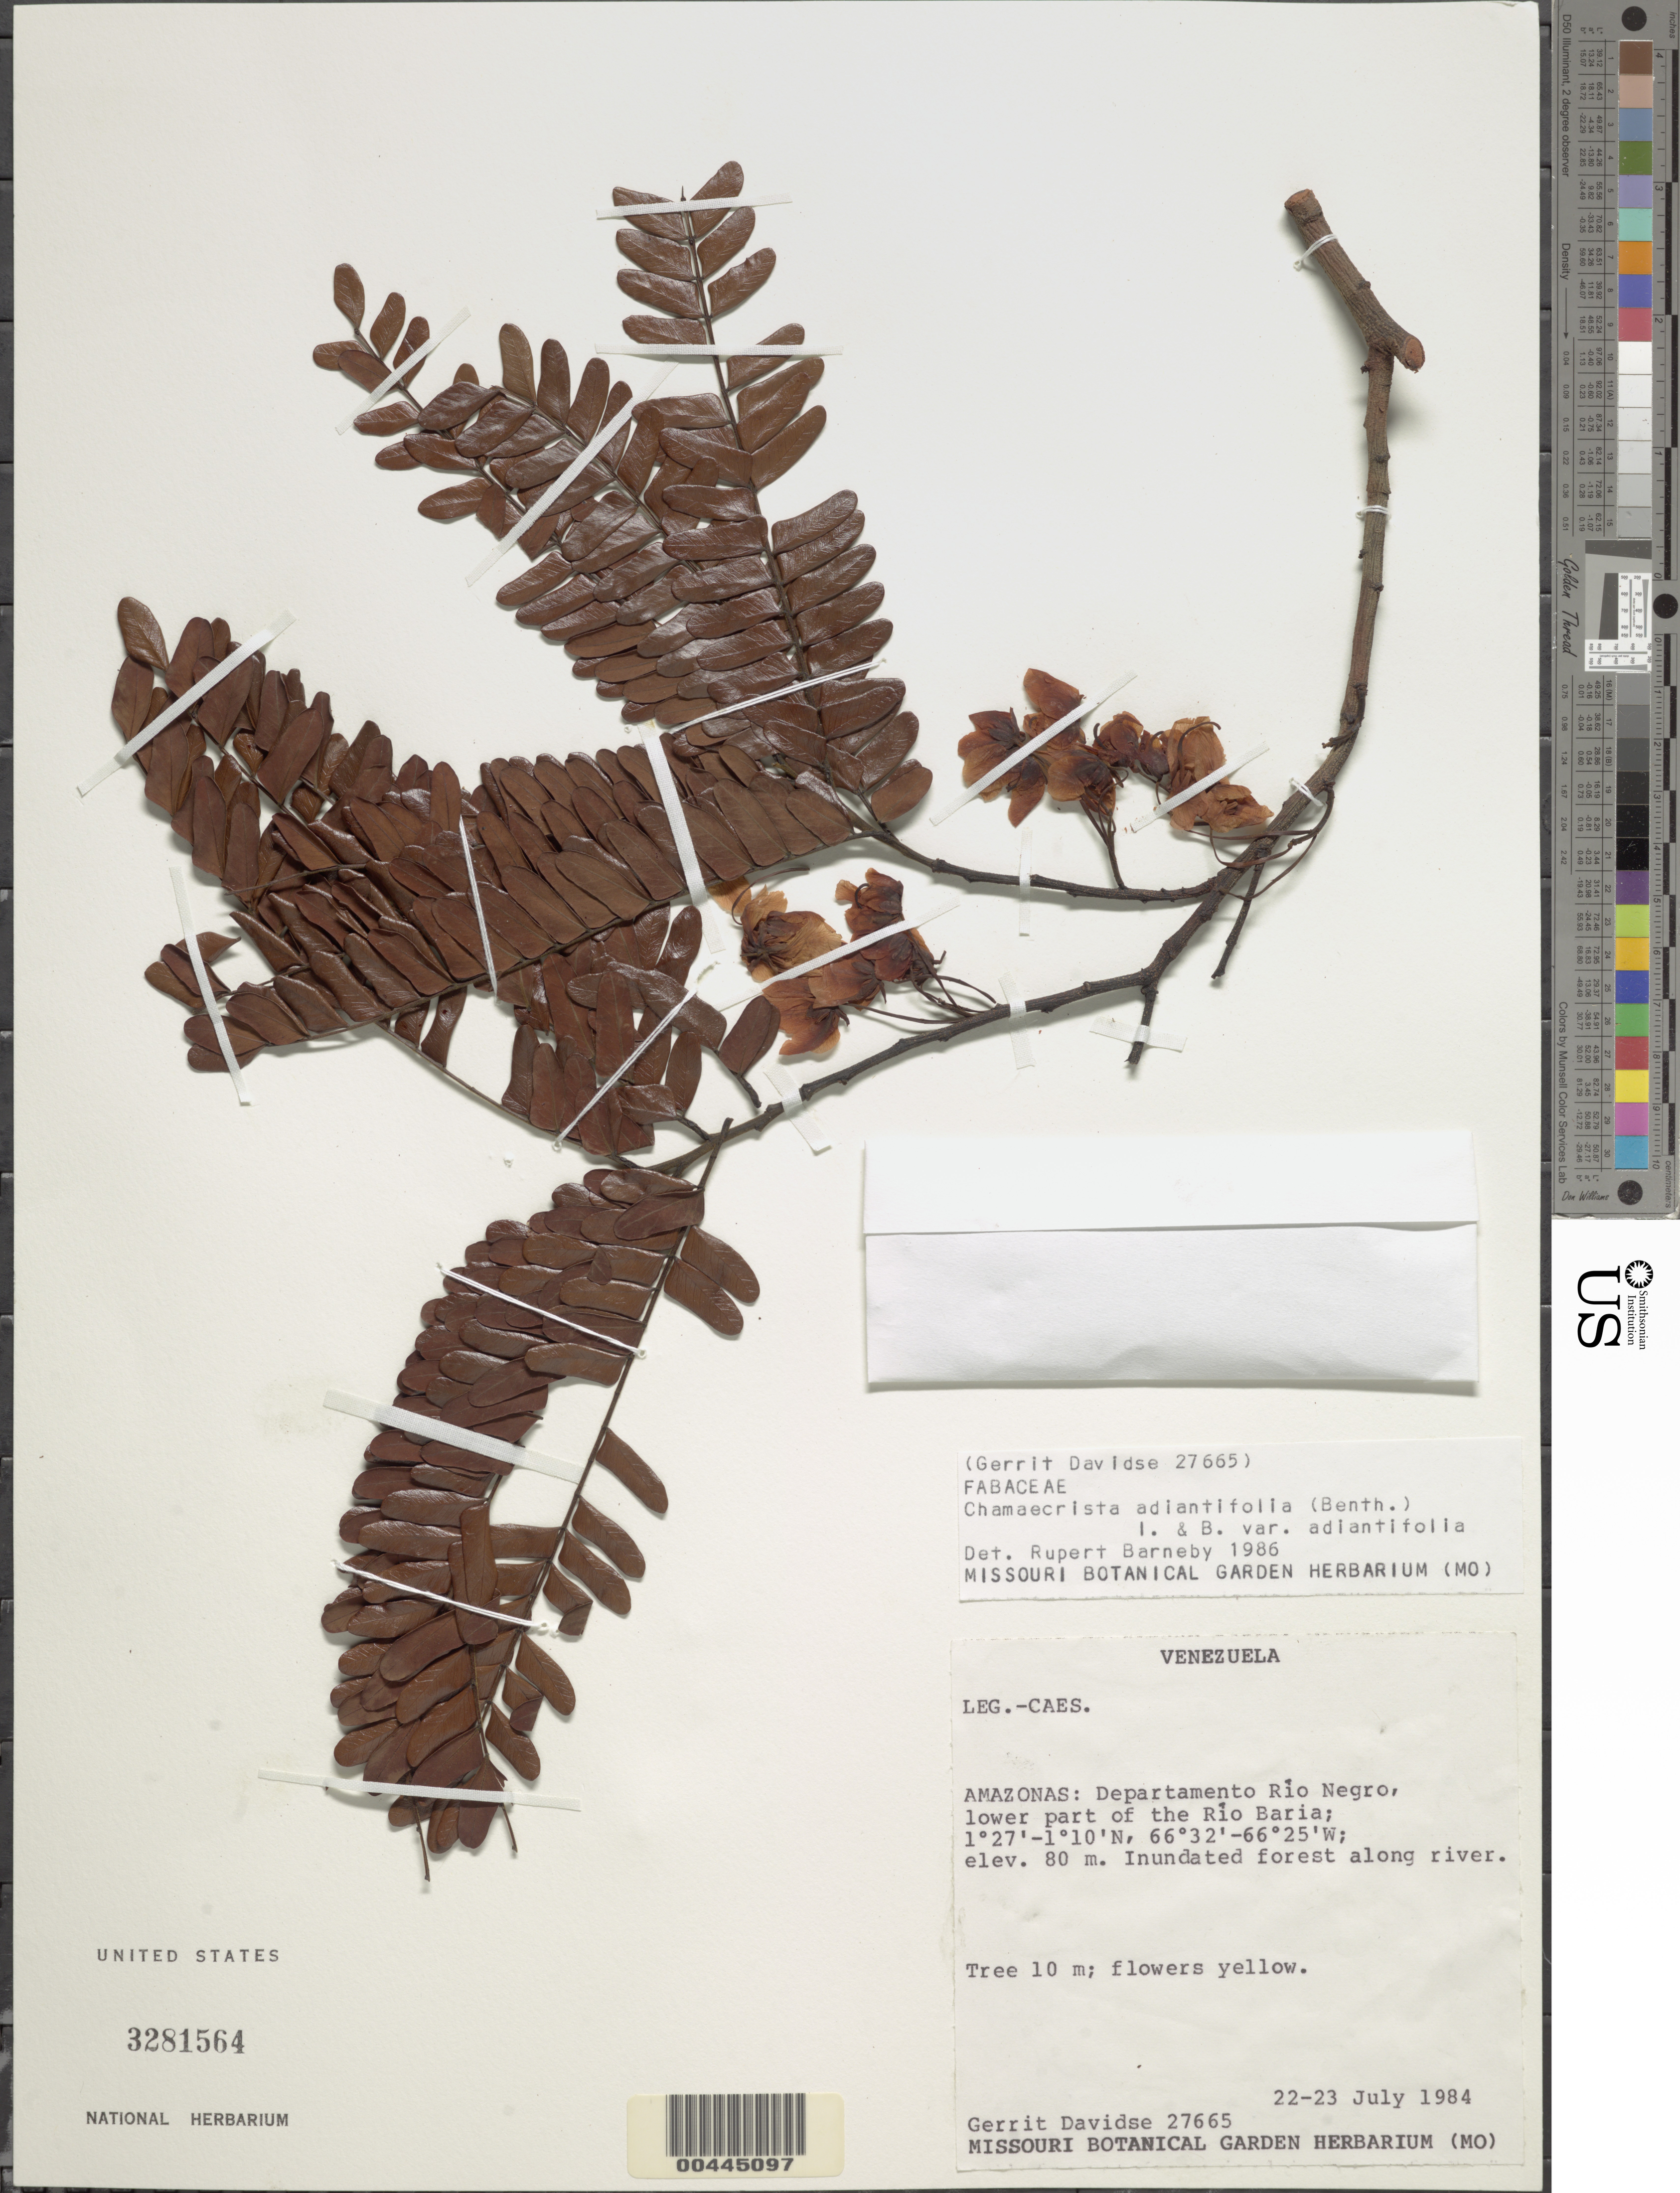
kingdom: Plantae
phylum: Tracheophyta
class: Magnoliopsida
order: Fabales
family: Fabaceae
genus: Chamaecrista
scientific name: Chamaecrista adiantifolia var. adiantifolia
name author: (Spruce ex Benth.) H.S. Irwin & Barneby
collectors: G. Davidse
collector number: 27665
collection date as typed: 22 Jul 1984 to 23 Jul 1984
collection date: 1984-07-22/1984-07-23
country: Venezuela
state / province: Amazonas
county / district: Rio Negro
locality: Rio baria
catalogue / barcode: US 3281564